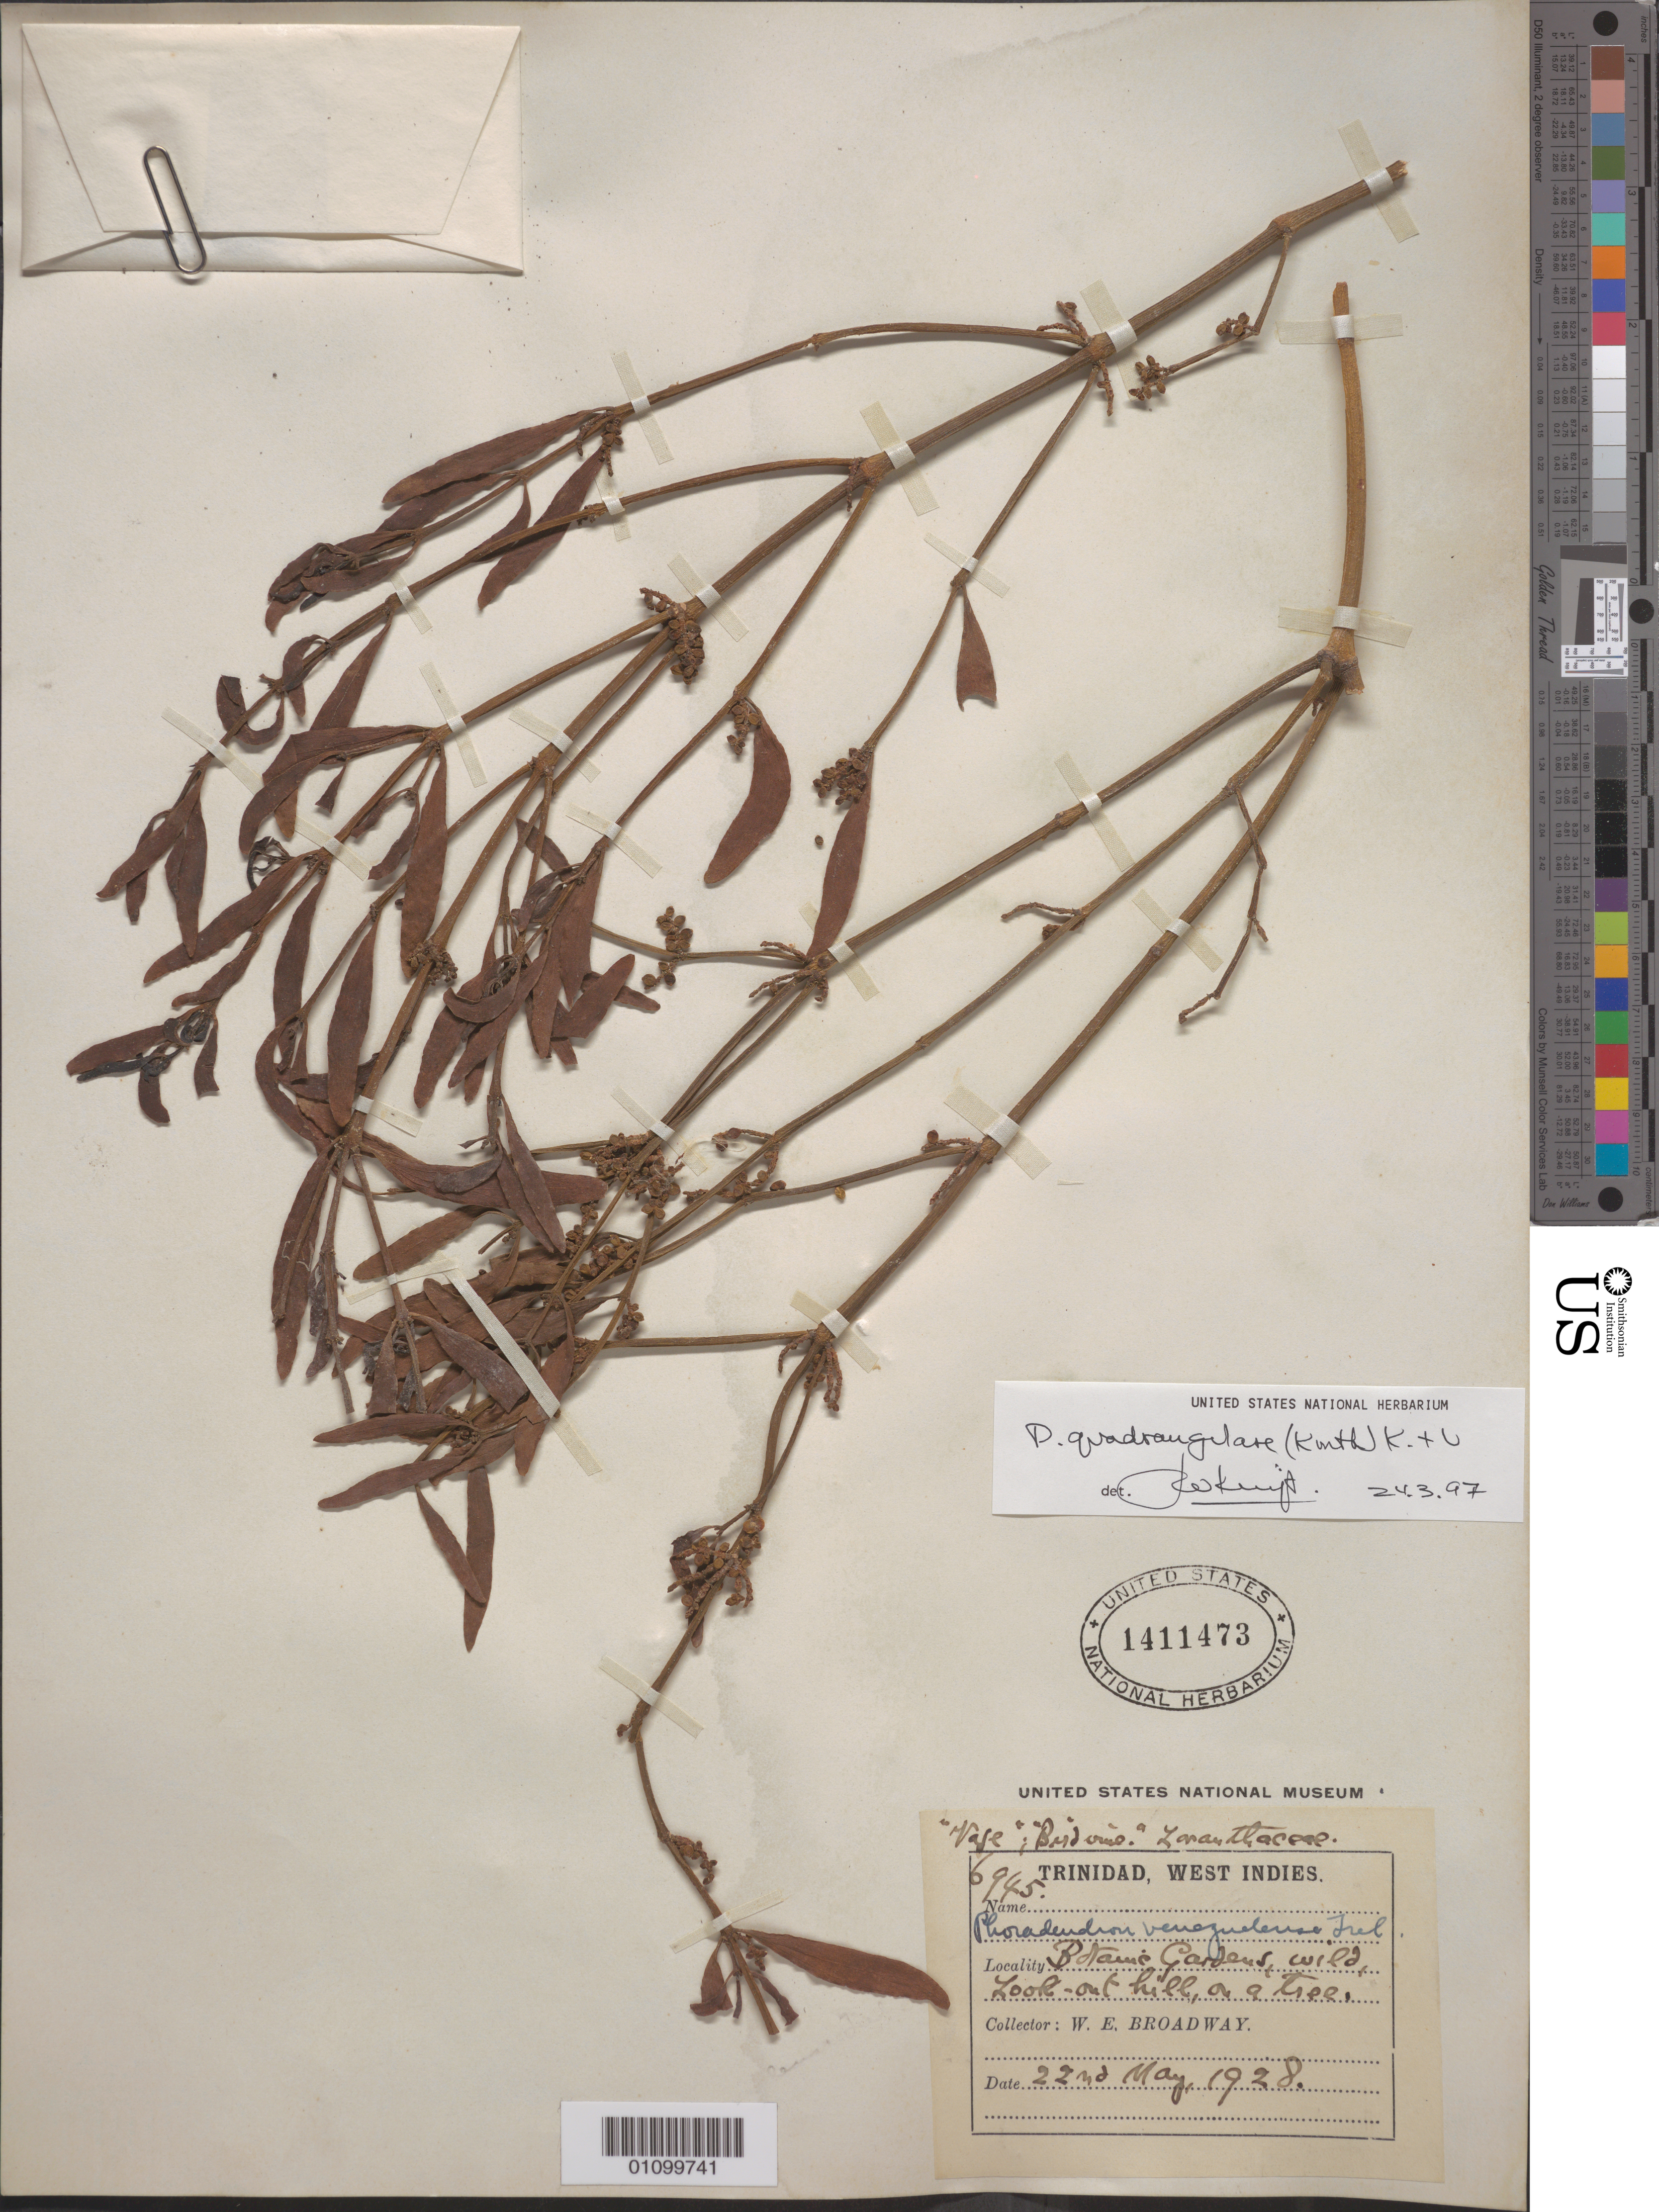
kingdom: Plantae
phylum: Tracheophyta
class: Magnoliopsida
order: Santalales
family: Viscaceae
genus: Phoradendron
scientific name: Phoradendron quadrangulare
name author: (Kunth) Griseb.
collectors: W. E. Broadway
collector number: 6945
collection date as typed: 21 May 1928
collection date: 1928-05-21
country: Trinidad and Tobago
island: Trinidad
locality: Botanic Gardens, wild, look-out hill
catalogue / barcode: US 1411473